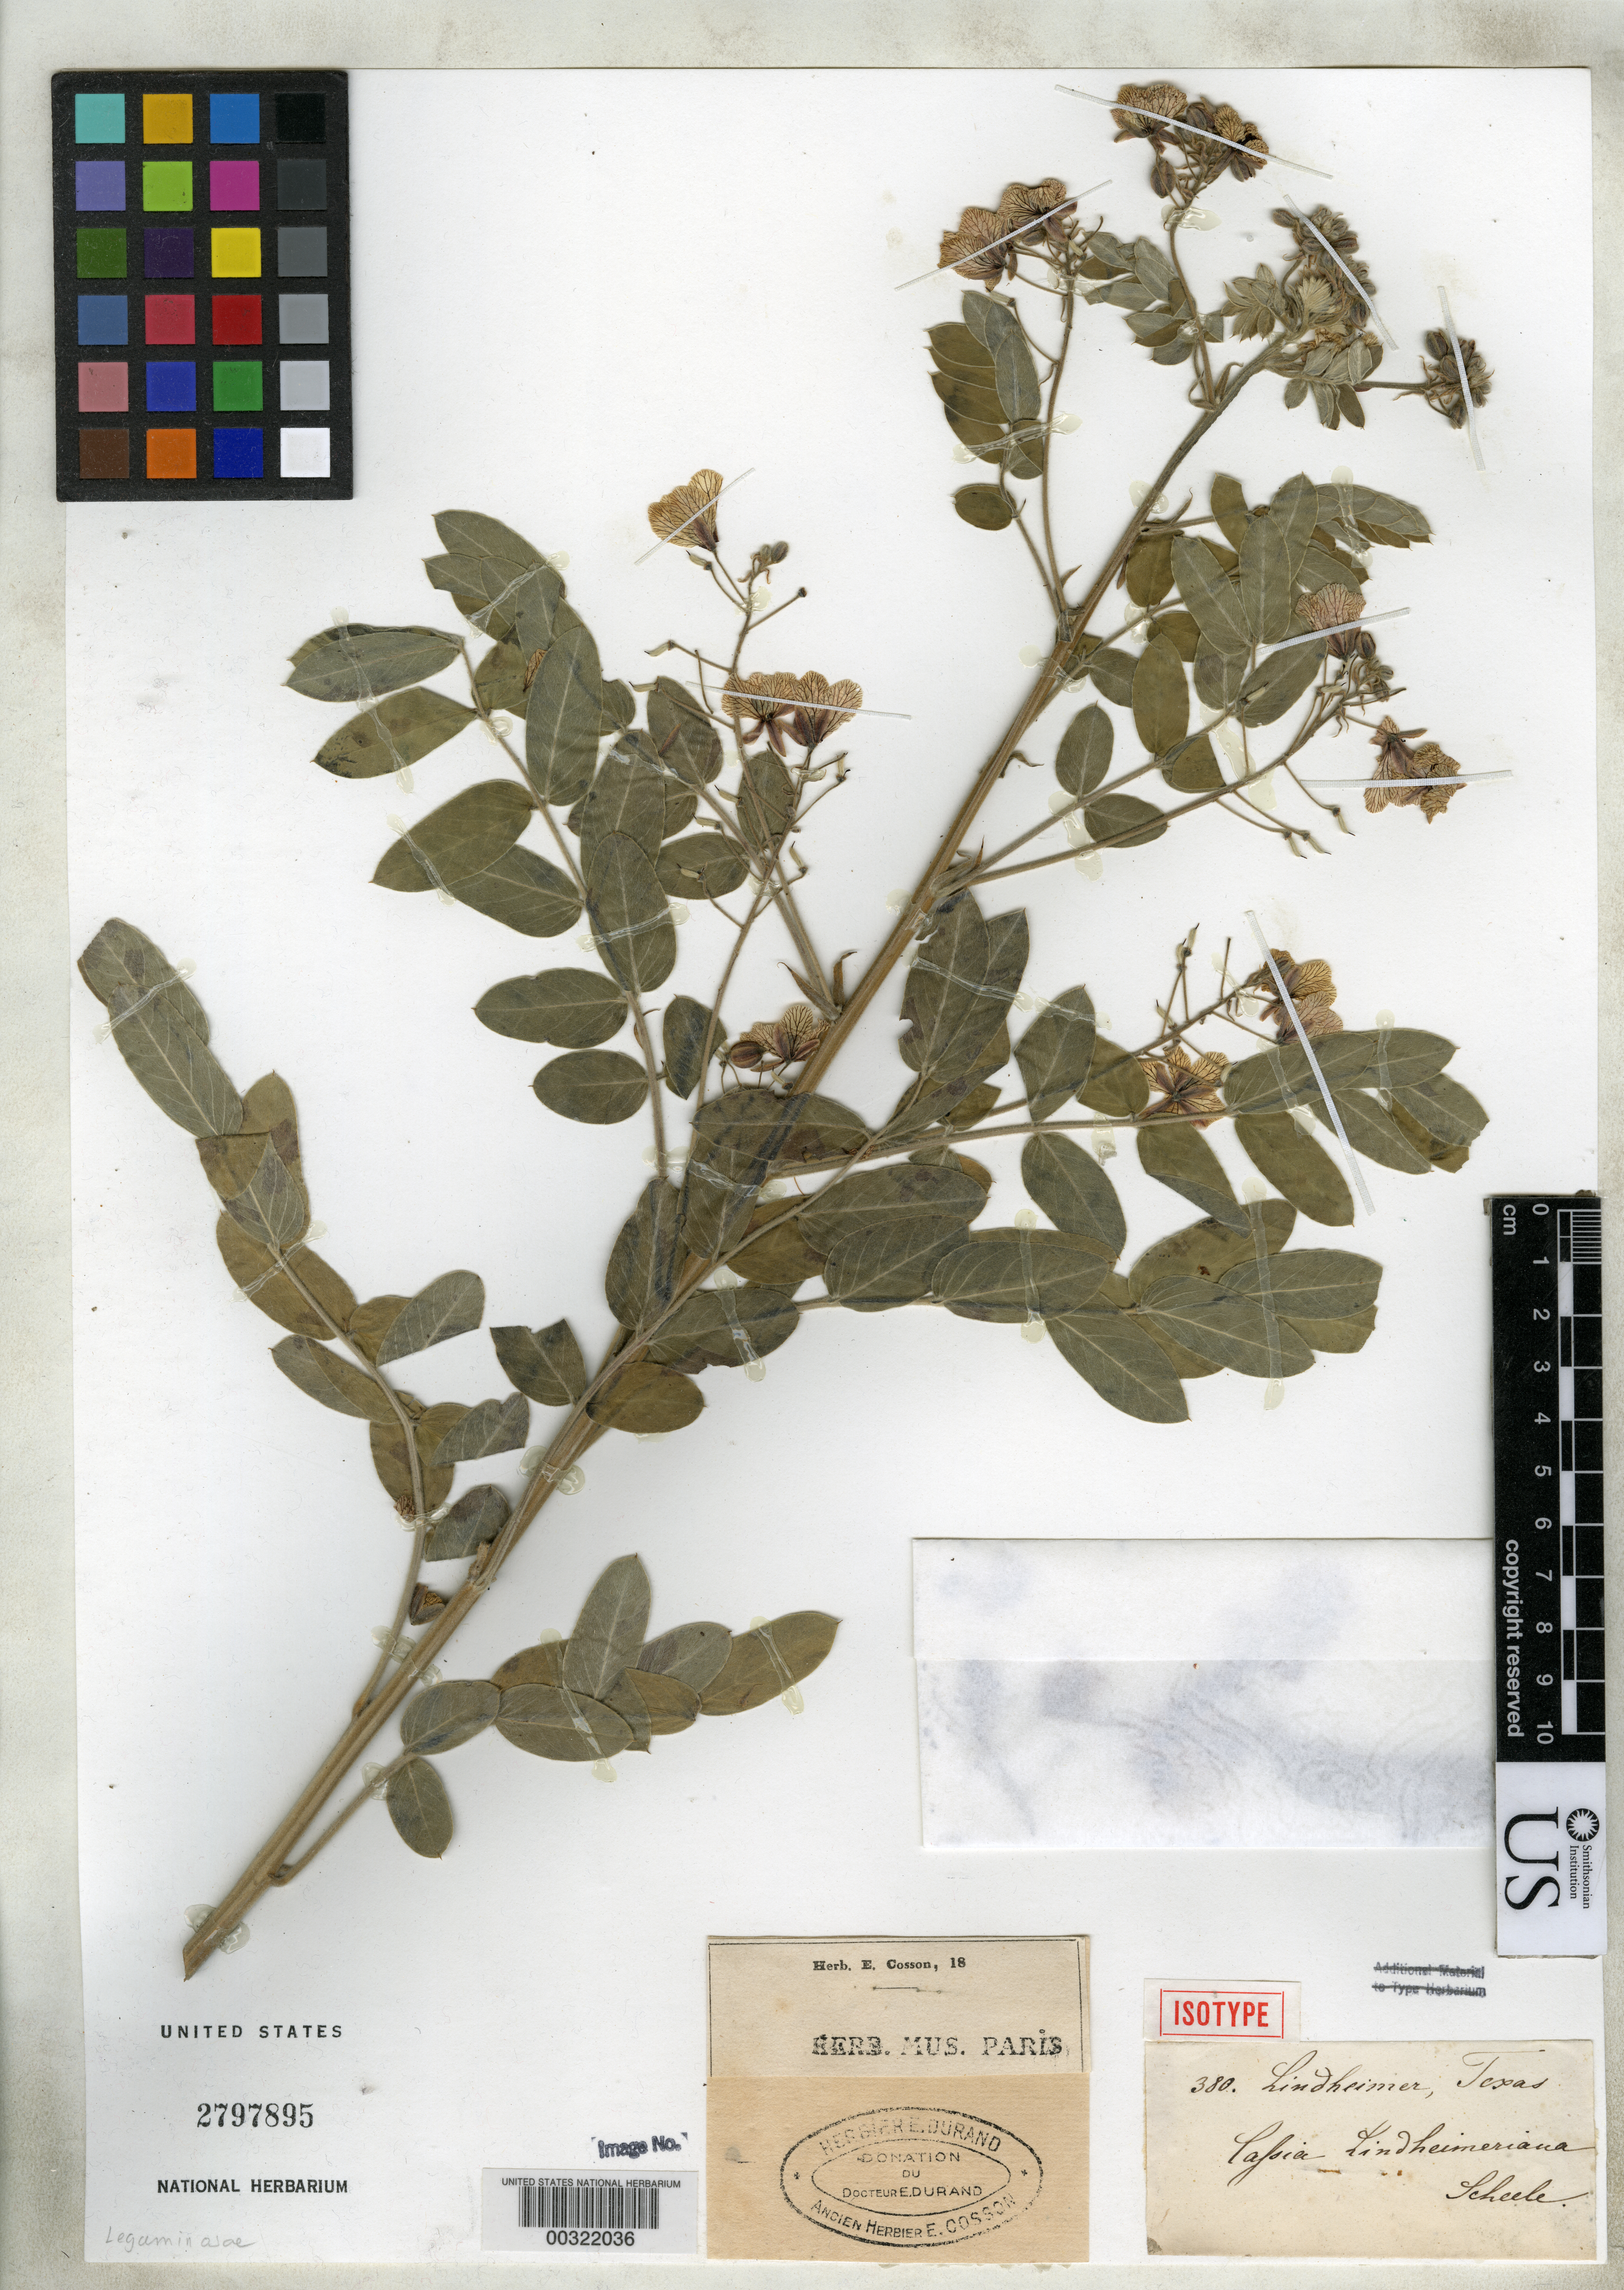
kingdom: Plantae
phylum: Tracheophyta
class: Magnoliopsida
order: Fabales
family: Fabaceae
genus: Cassia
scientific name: Cassia lindheimeriana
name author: Scheele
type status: Isotype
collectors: F. J. Lindheimer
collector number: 380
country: United States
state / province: Texas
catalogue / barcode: US 2797895